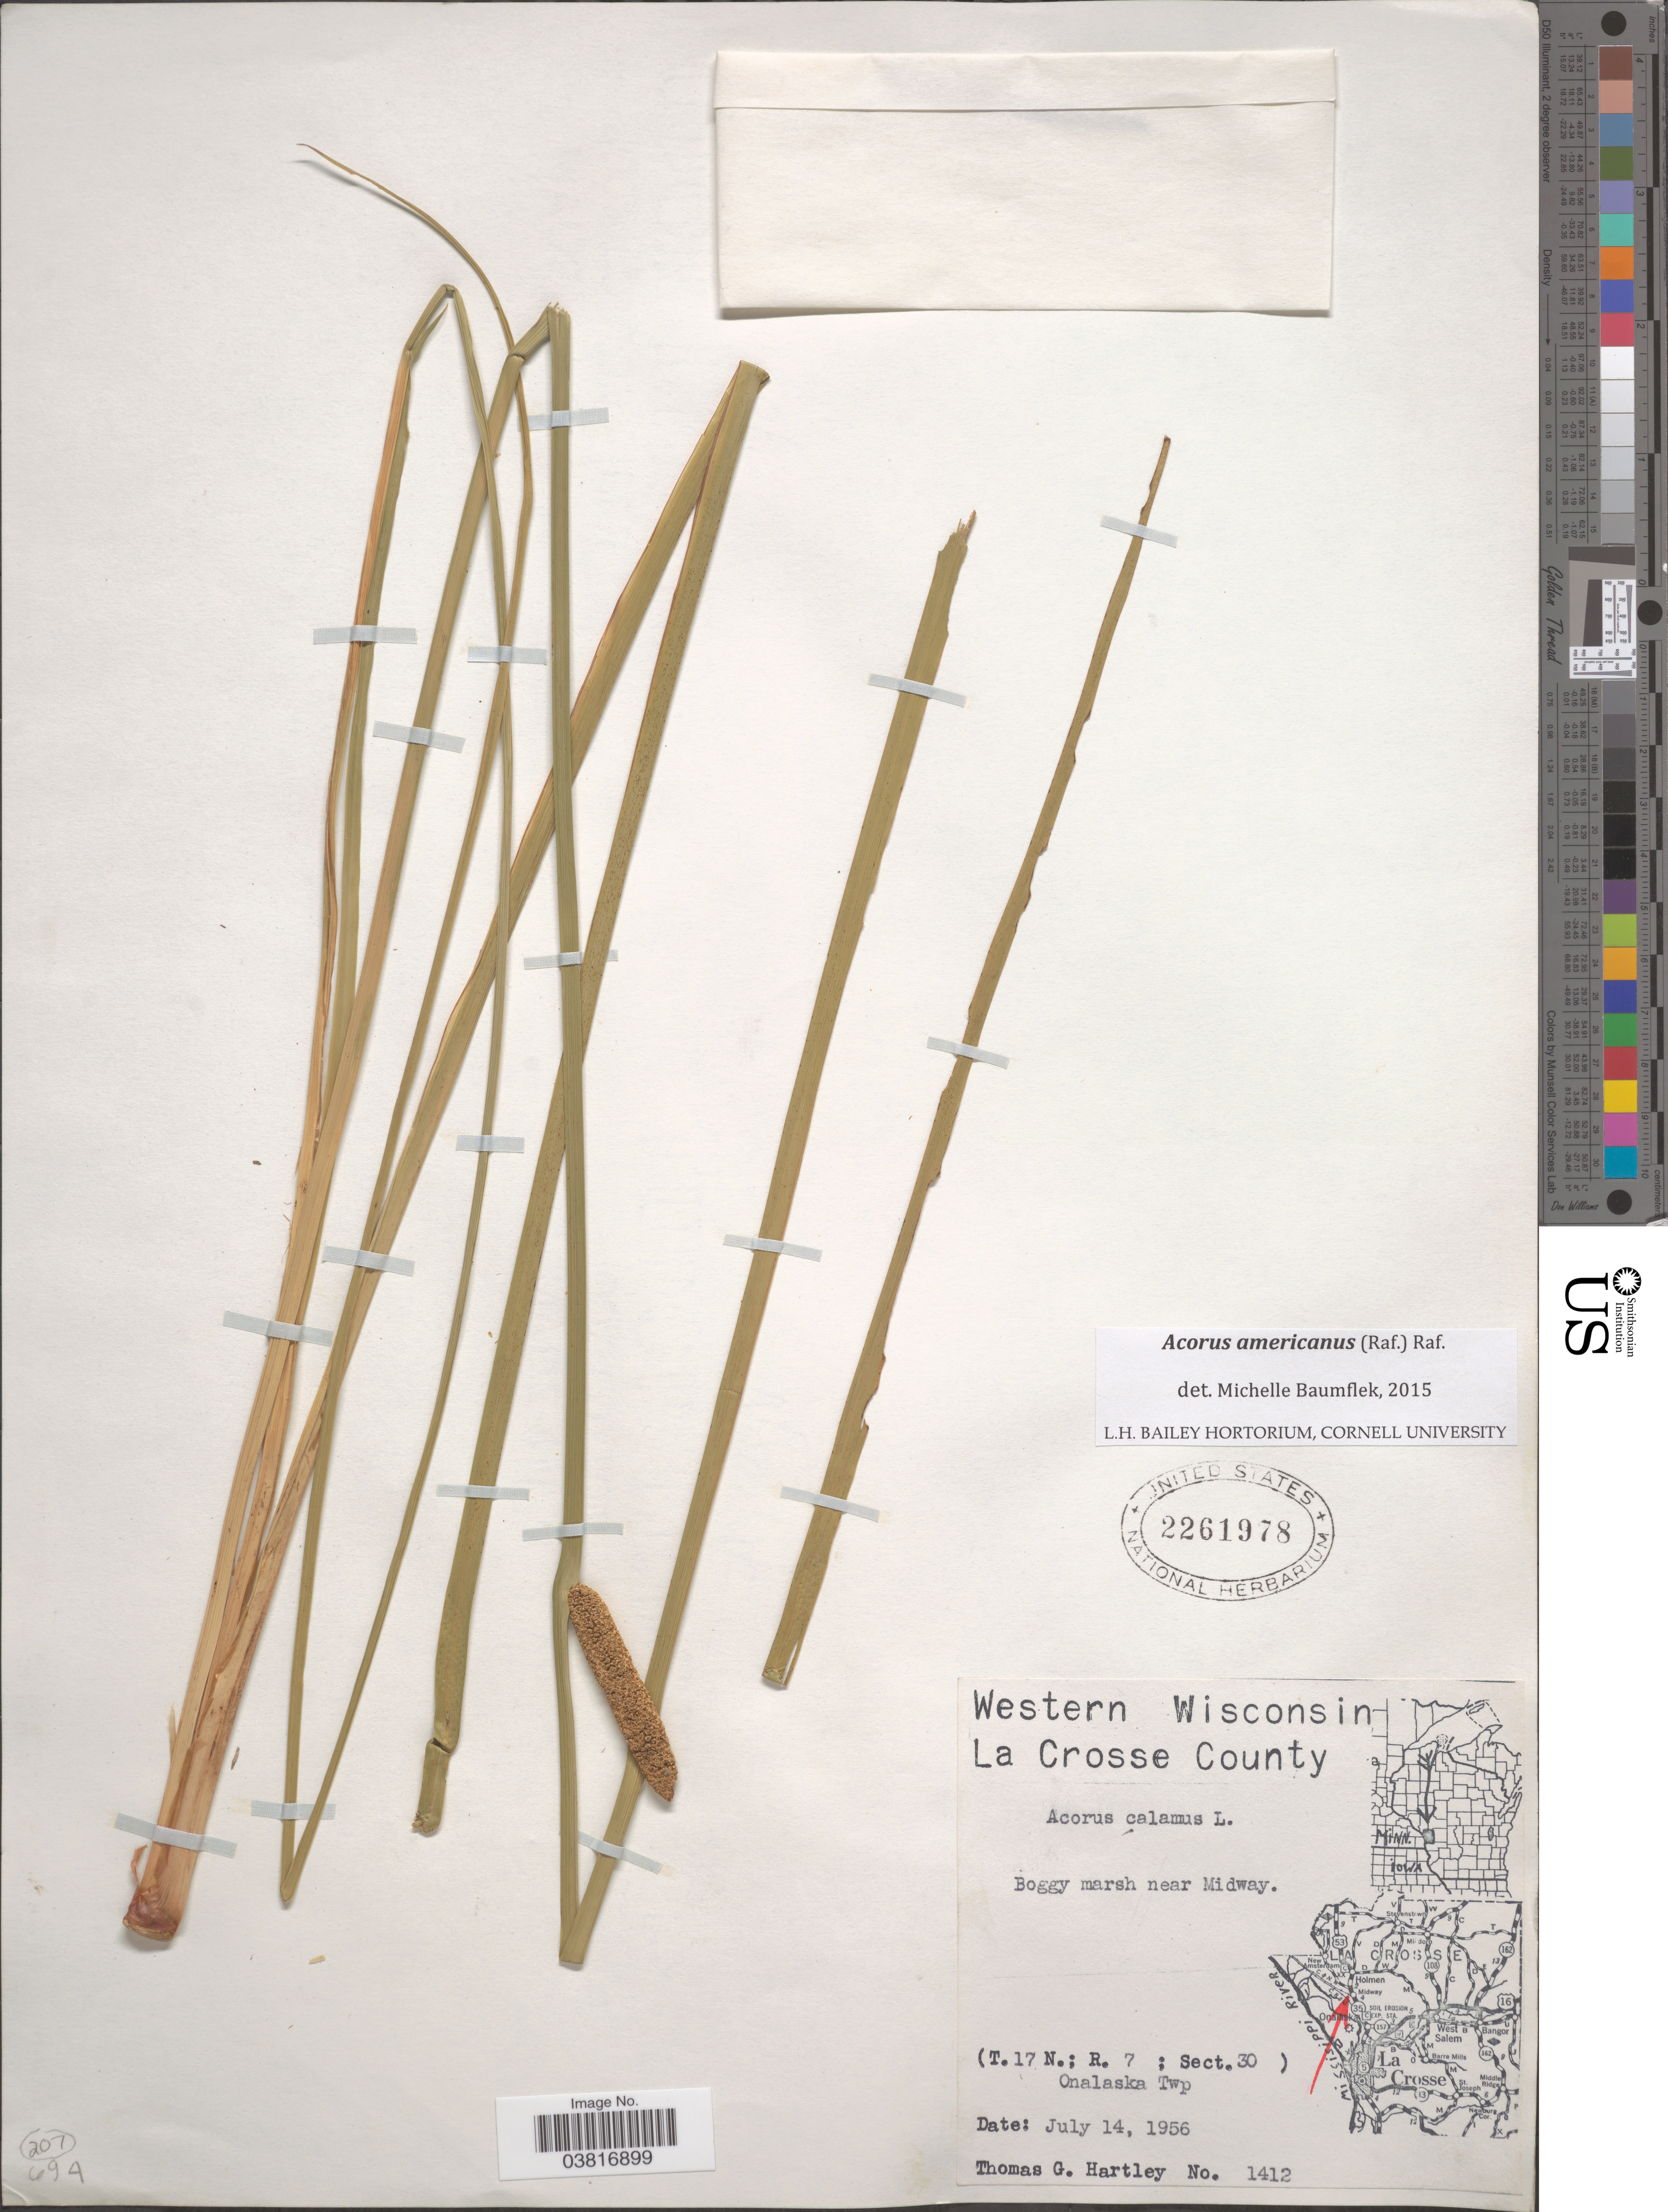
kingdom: Plantae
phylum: Tracheophyta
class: Liliopsida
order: Acorales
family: Acoraceae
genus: Acorus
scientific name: Acorus americanus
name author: (Raf.) Raf.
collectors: T. G. Hartley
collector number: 1412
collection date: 1956-07-14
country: United States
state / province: Wisconsin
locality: Western Wisconsin. La Crosse County. Boggy marsh near Midway. (T. 17 N.; R. 7 ; Sect.30). Onalaska Twp.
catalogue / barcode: US 2261978